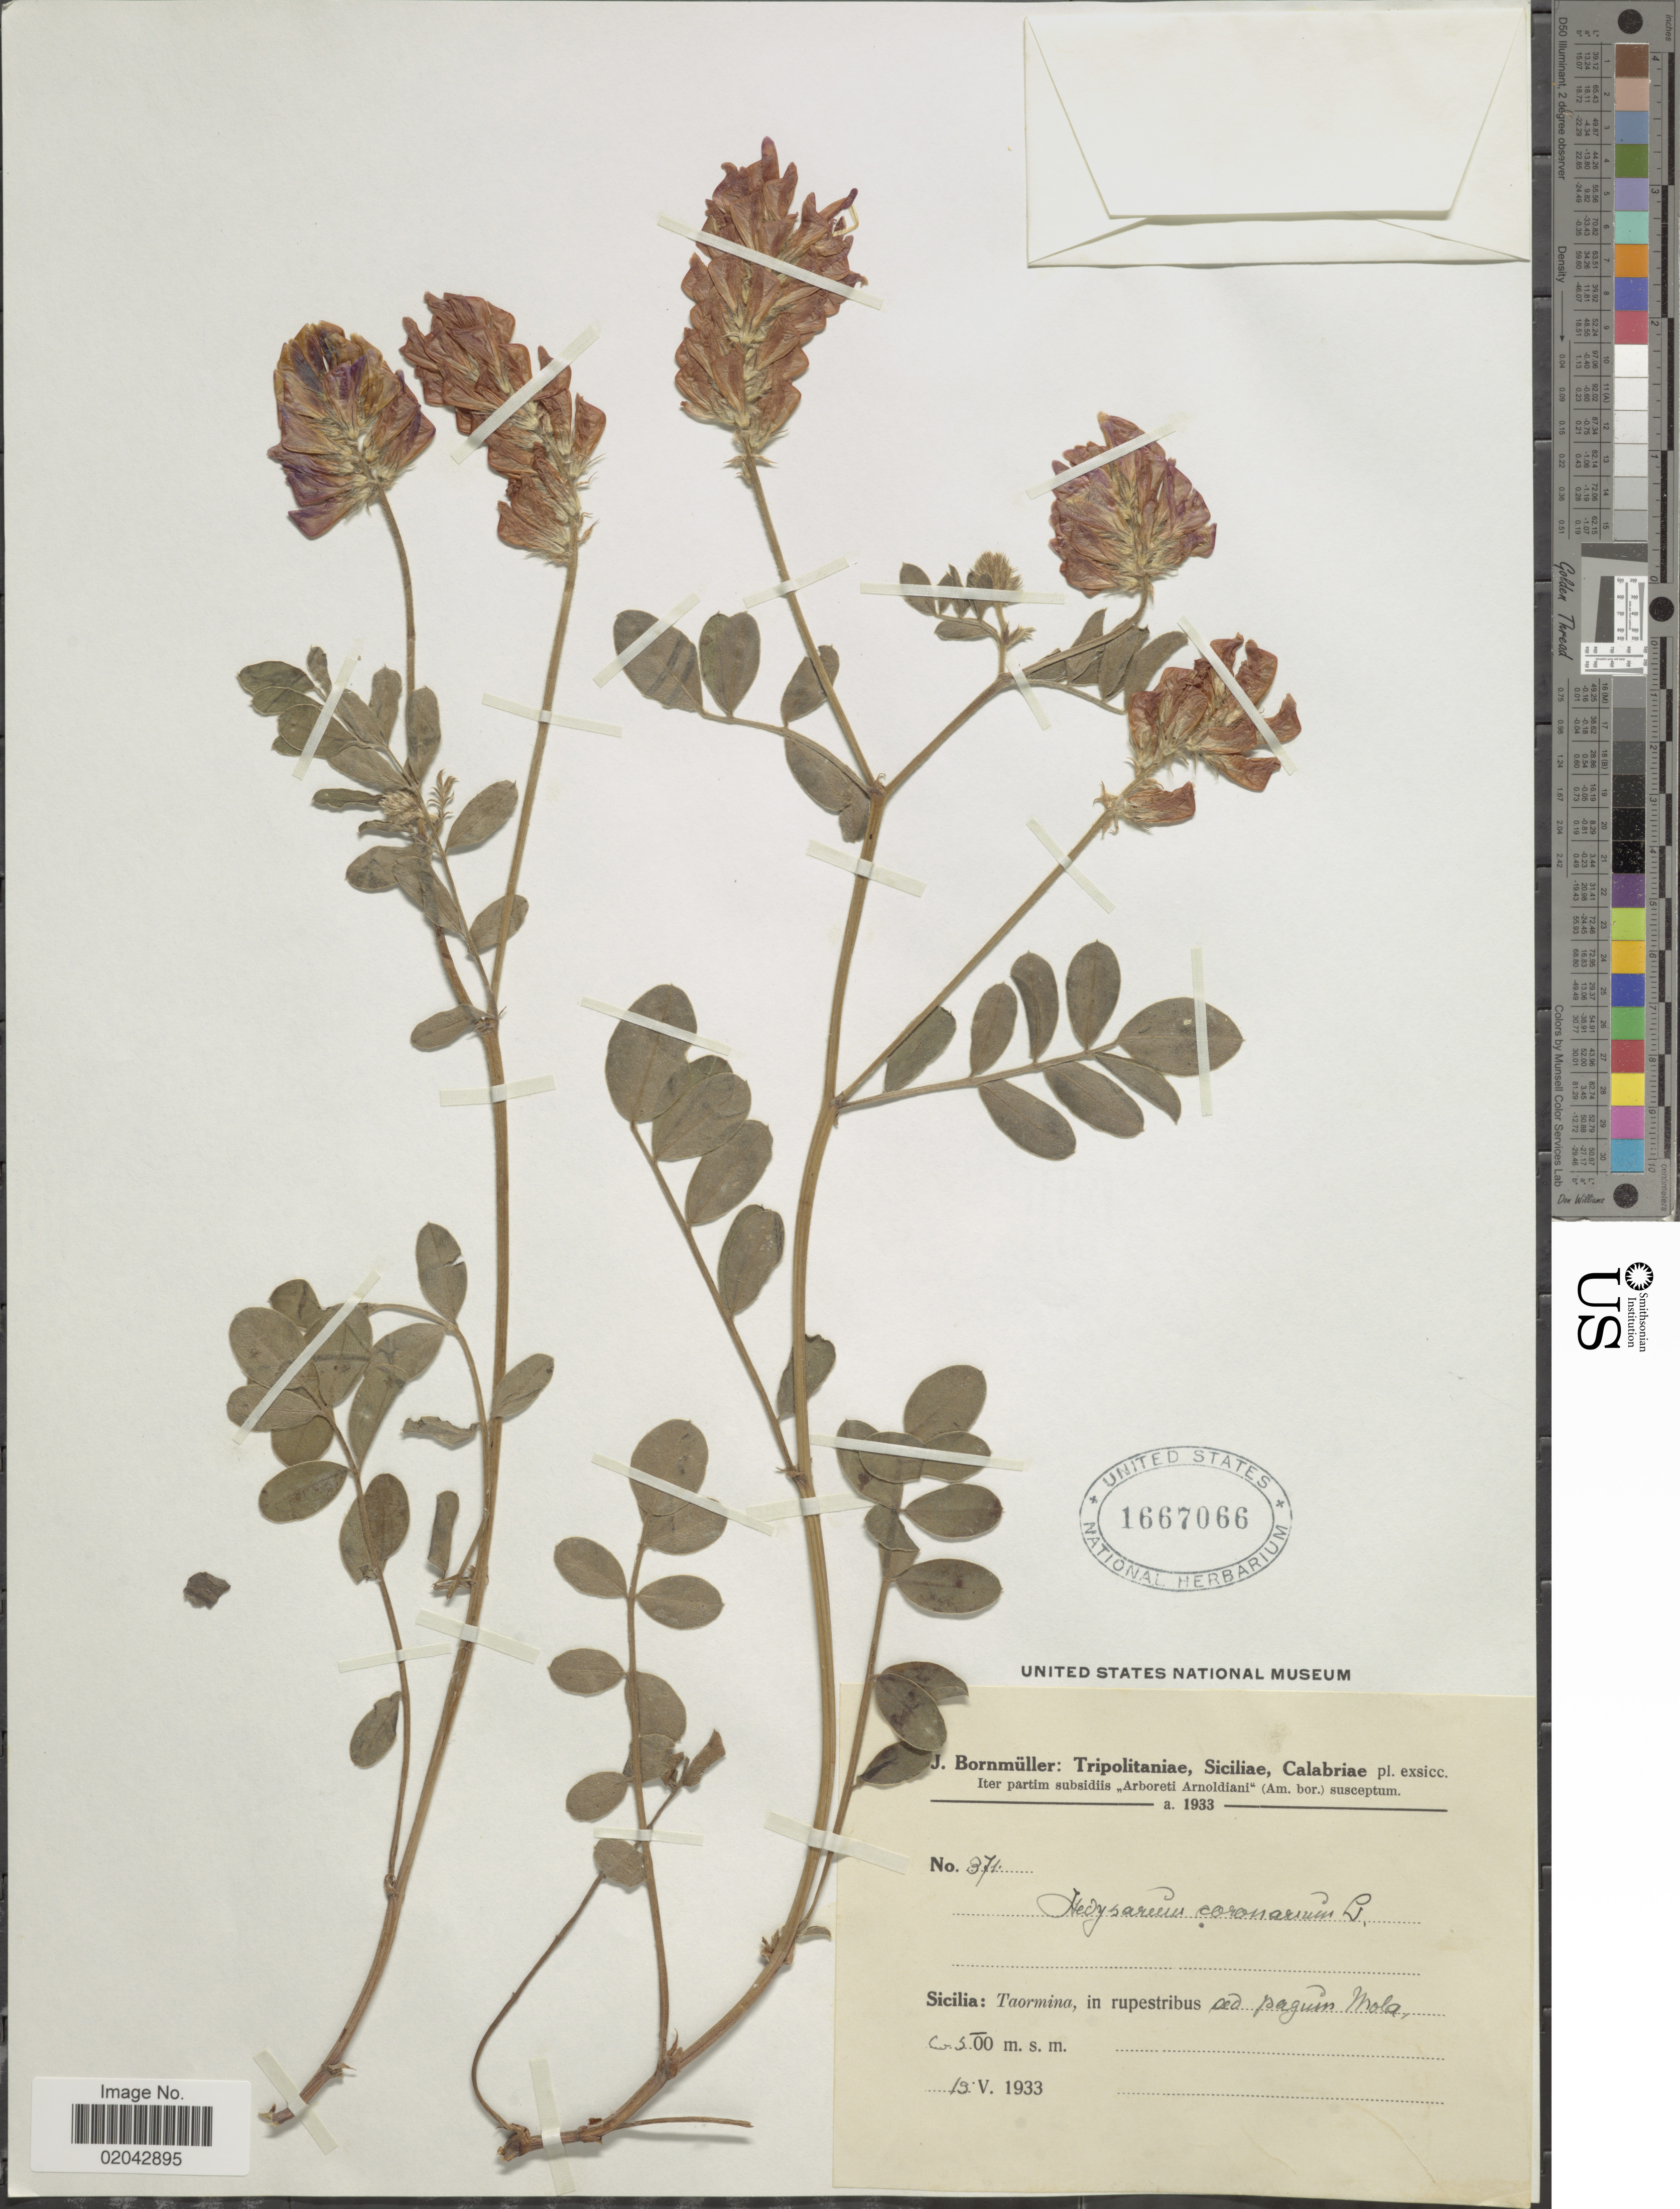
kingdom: Plantae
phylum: Tracheophyta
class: Magnoliopsida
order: Fabales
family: Fabaceae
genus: Sulla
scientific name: Sulla coronaria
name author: (L.) B.H.Choi & H. Ohashi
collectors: J. Bornmüller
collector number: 371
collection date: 1933-05-19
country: Italy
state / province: Siciliana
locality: Tripolitaniae, Calabriae, Sicilia: Taormina, in rupestribus ad pagun Mola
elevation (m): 500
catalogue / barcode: US 1667066